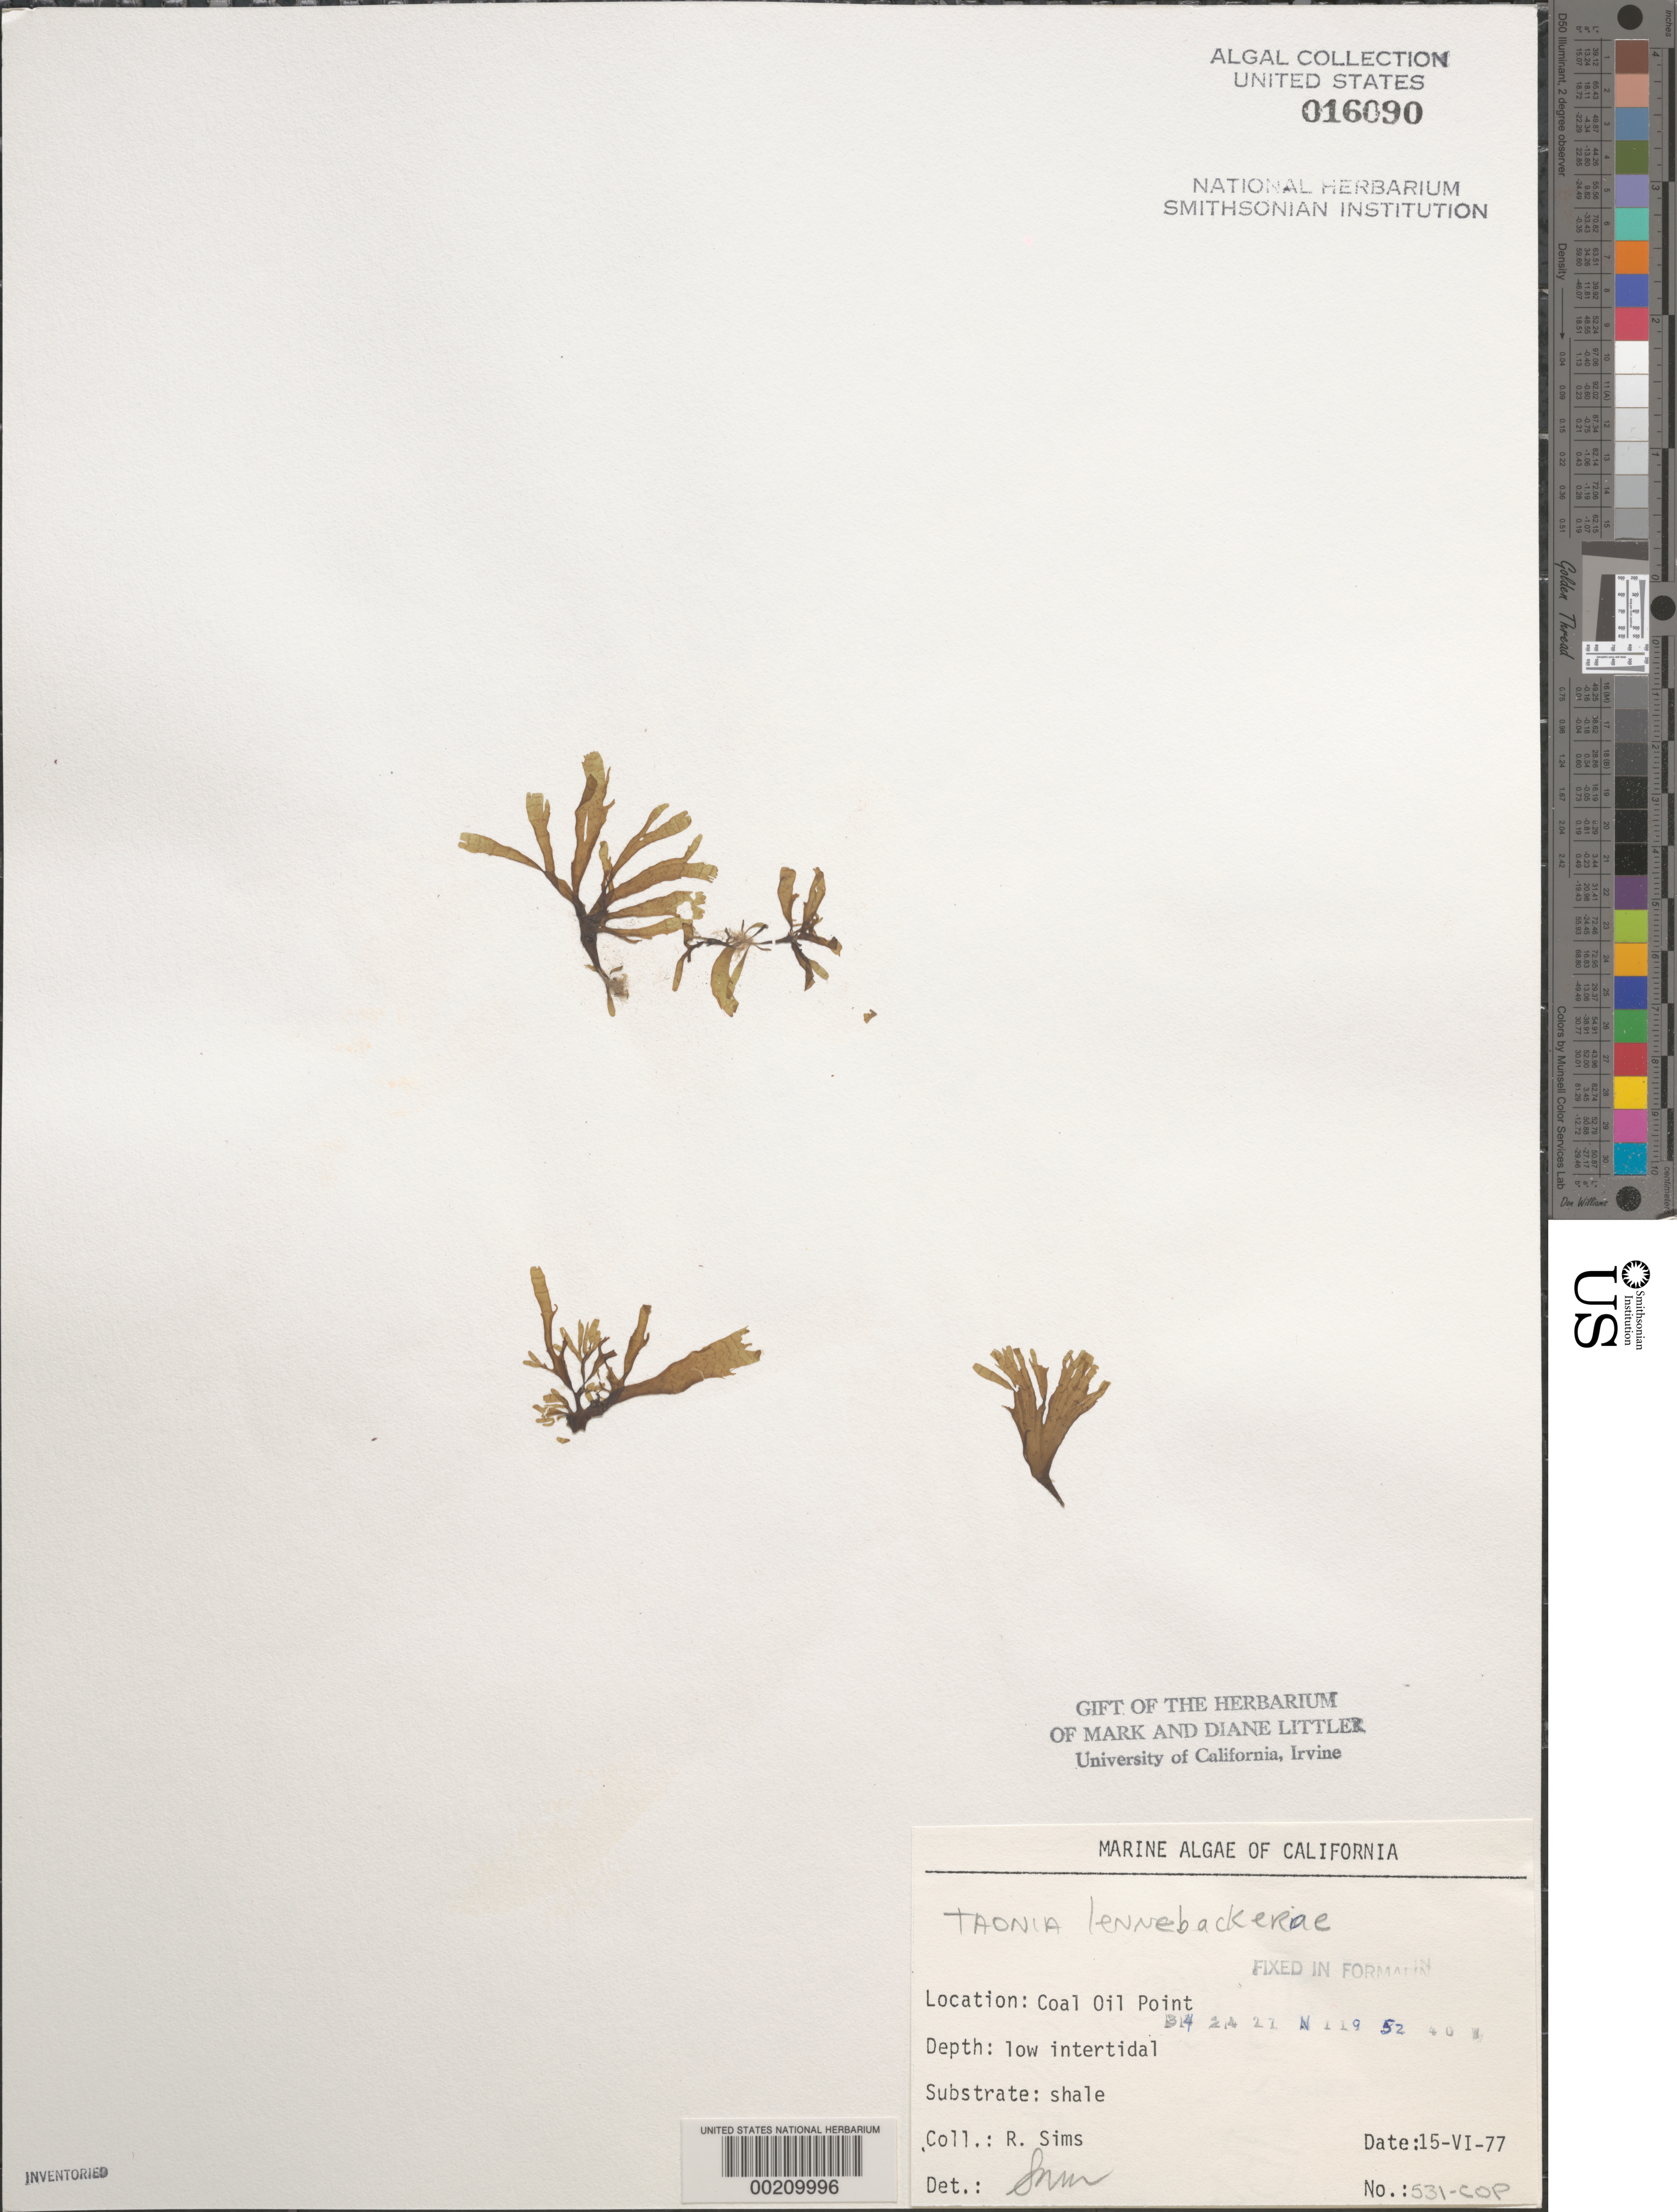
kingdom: Chromista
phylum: Ochrophyta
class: Phaeophyceae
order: Dictyotales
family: Dictyotaceae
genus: Taonia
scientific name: Taonia lennebackerae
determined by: Murray, S. N.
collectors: R. H. Sims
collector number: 531-cop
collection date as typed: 15 Jun 1977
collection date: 1977-06-15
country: United States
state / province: California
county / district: Santa Barbara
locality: Coal Oil Point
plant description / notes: BLM-SOCALBIGHT Rocky Intertidal Survey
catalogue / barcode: US 16090